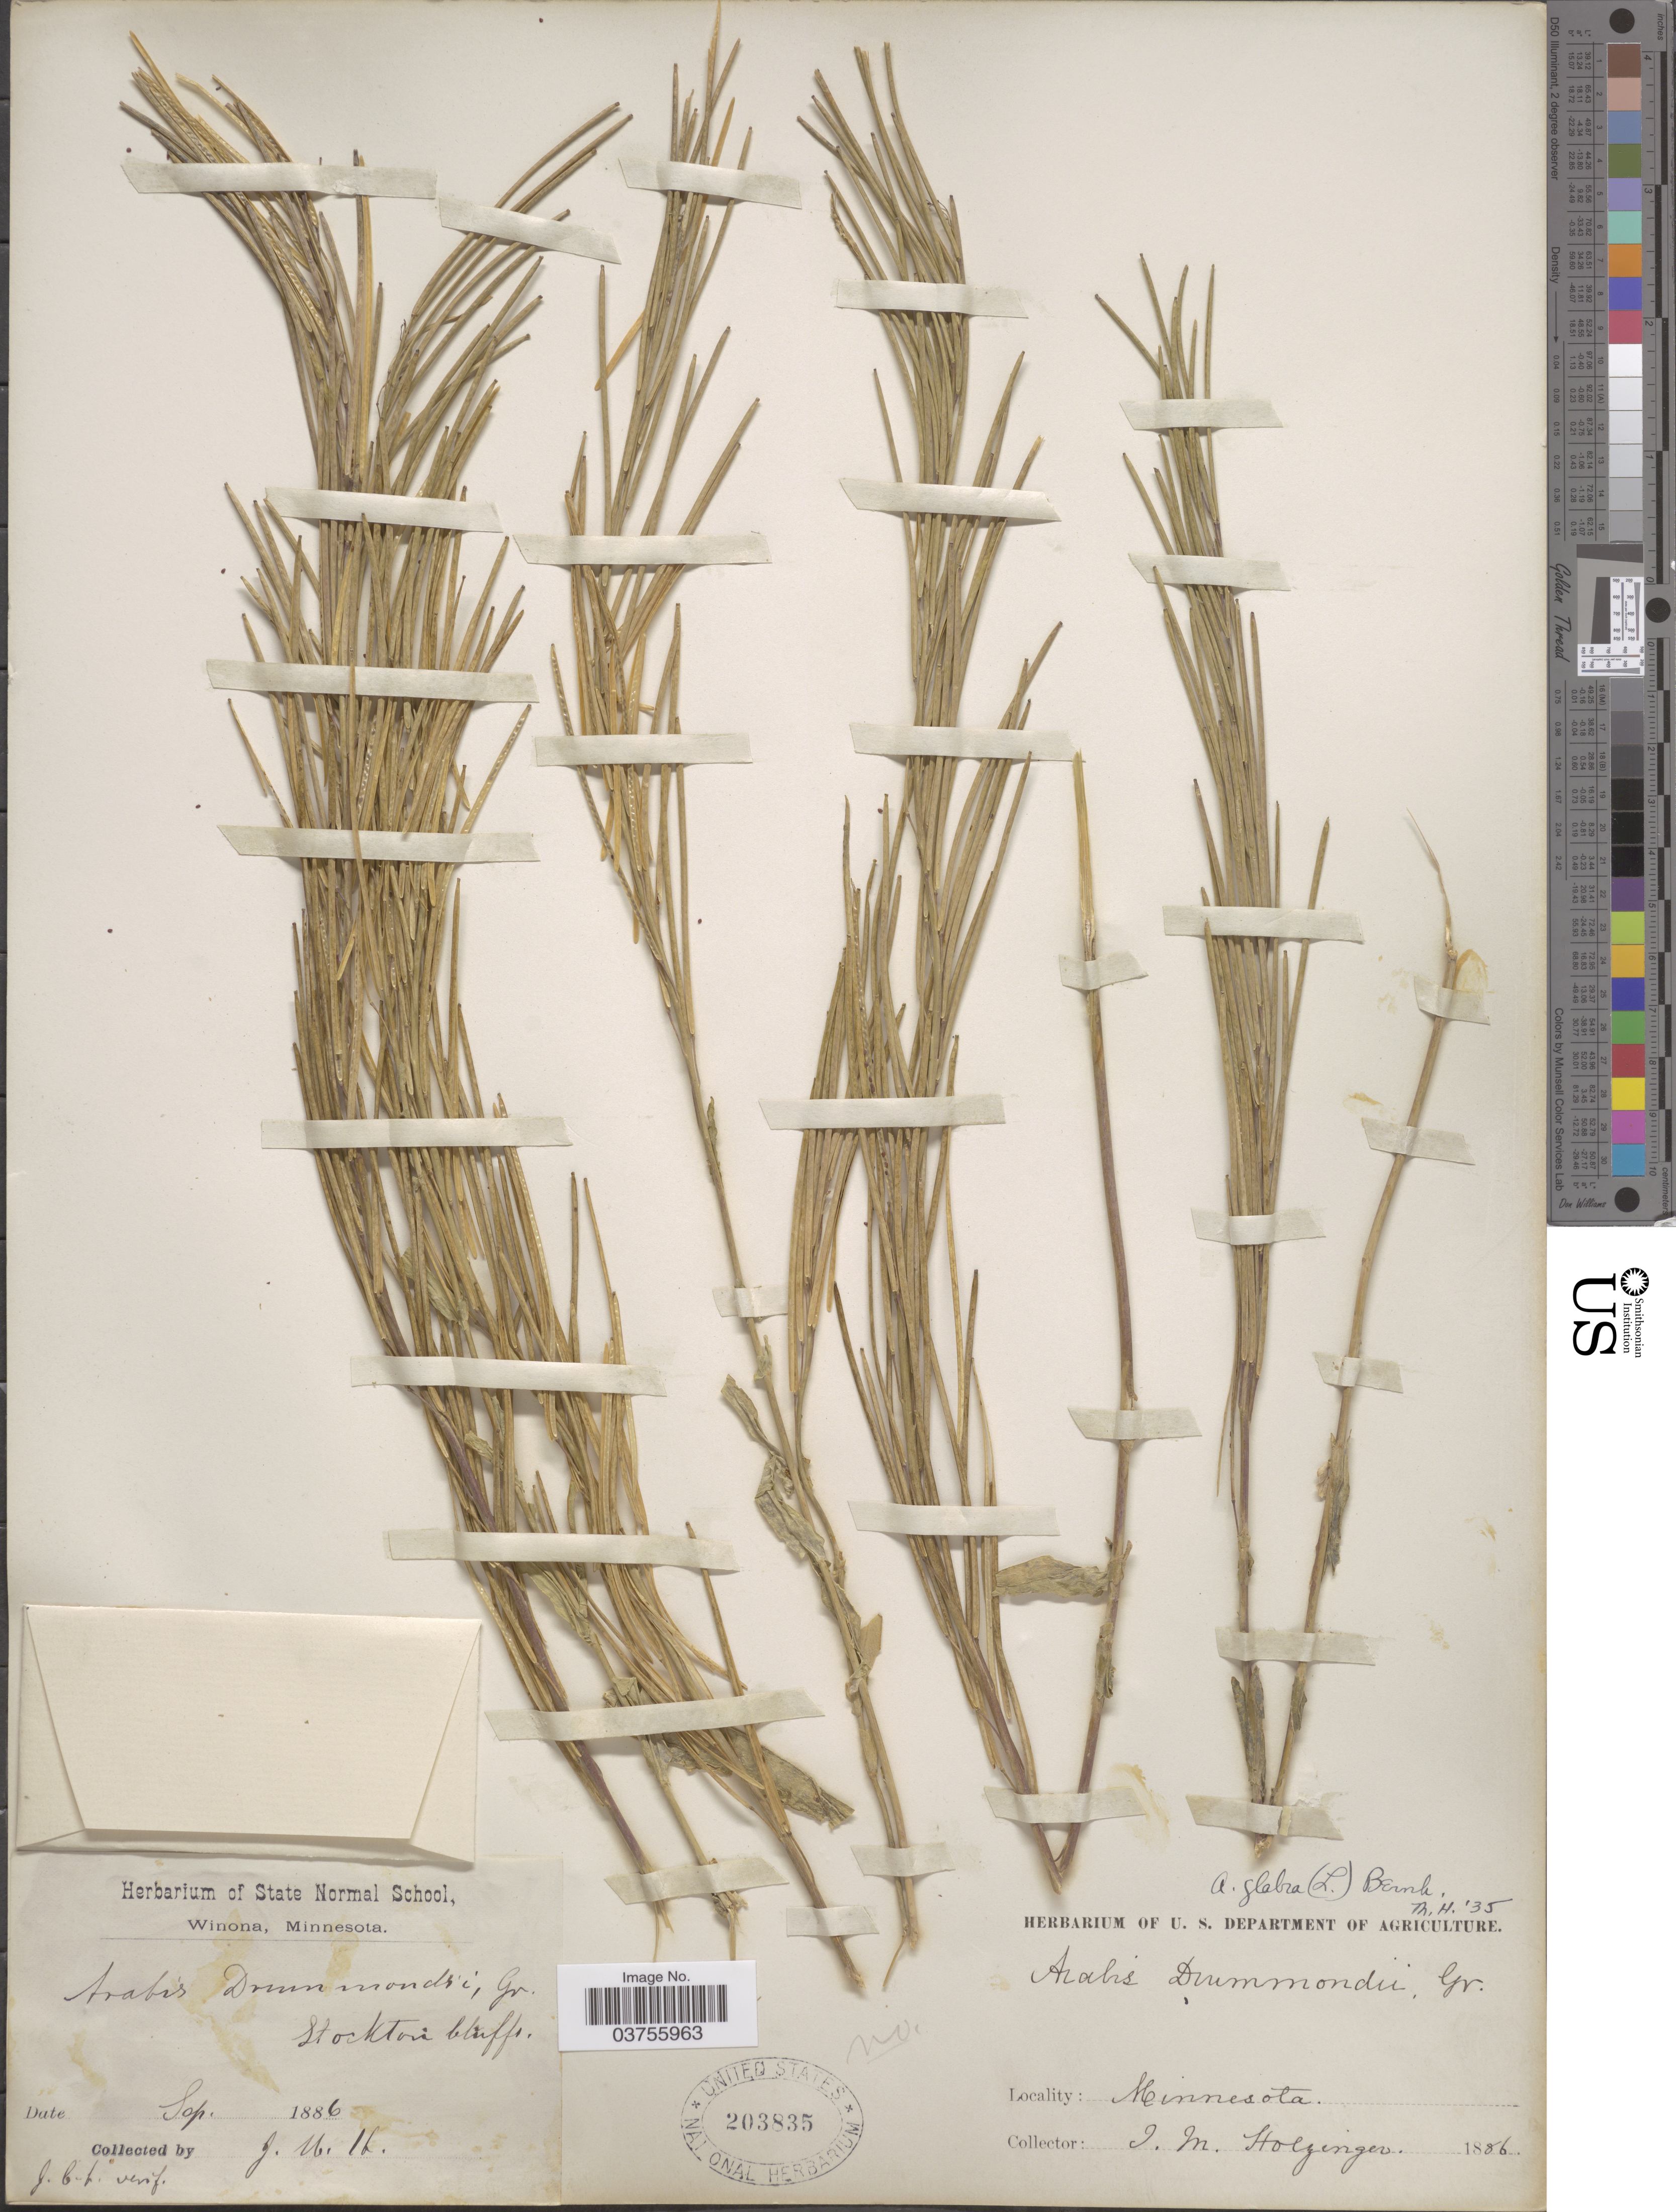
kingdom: Plantae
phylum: Tracheophyta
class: Magnoliopsida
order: Brassicales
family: Brassicaceae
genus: Turritis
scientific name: Turritis glabra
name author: L.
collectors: J. M. Holzinger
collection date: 1886-09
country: United States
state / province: Minnesota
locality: Stockton bluffs.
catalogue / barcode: US 203835